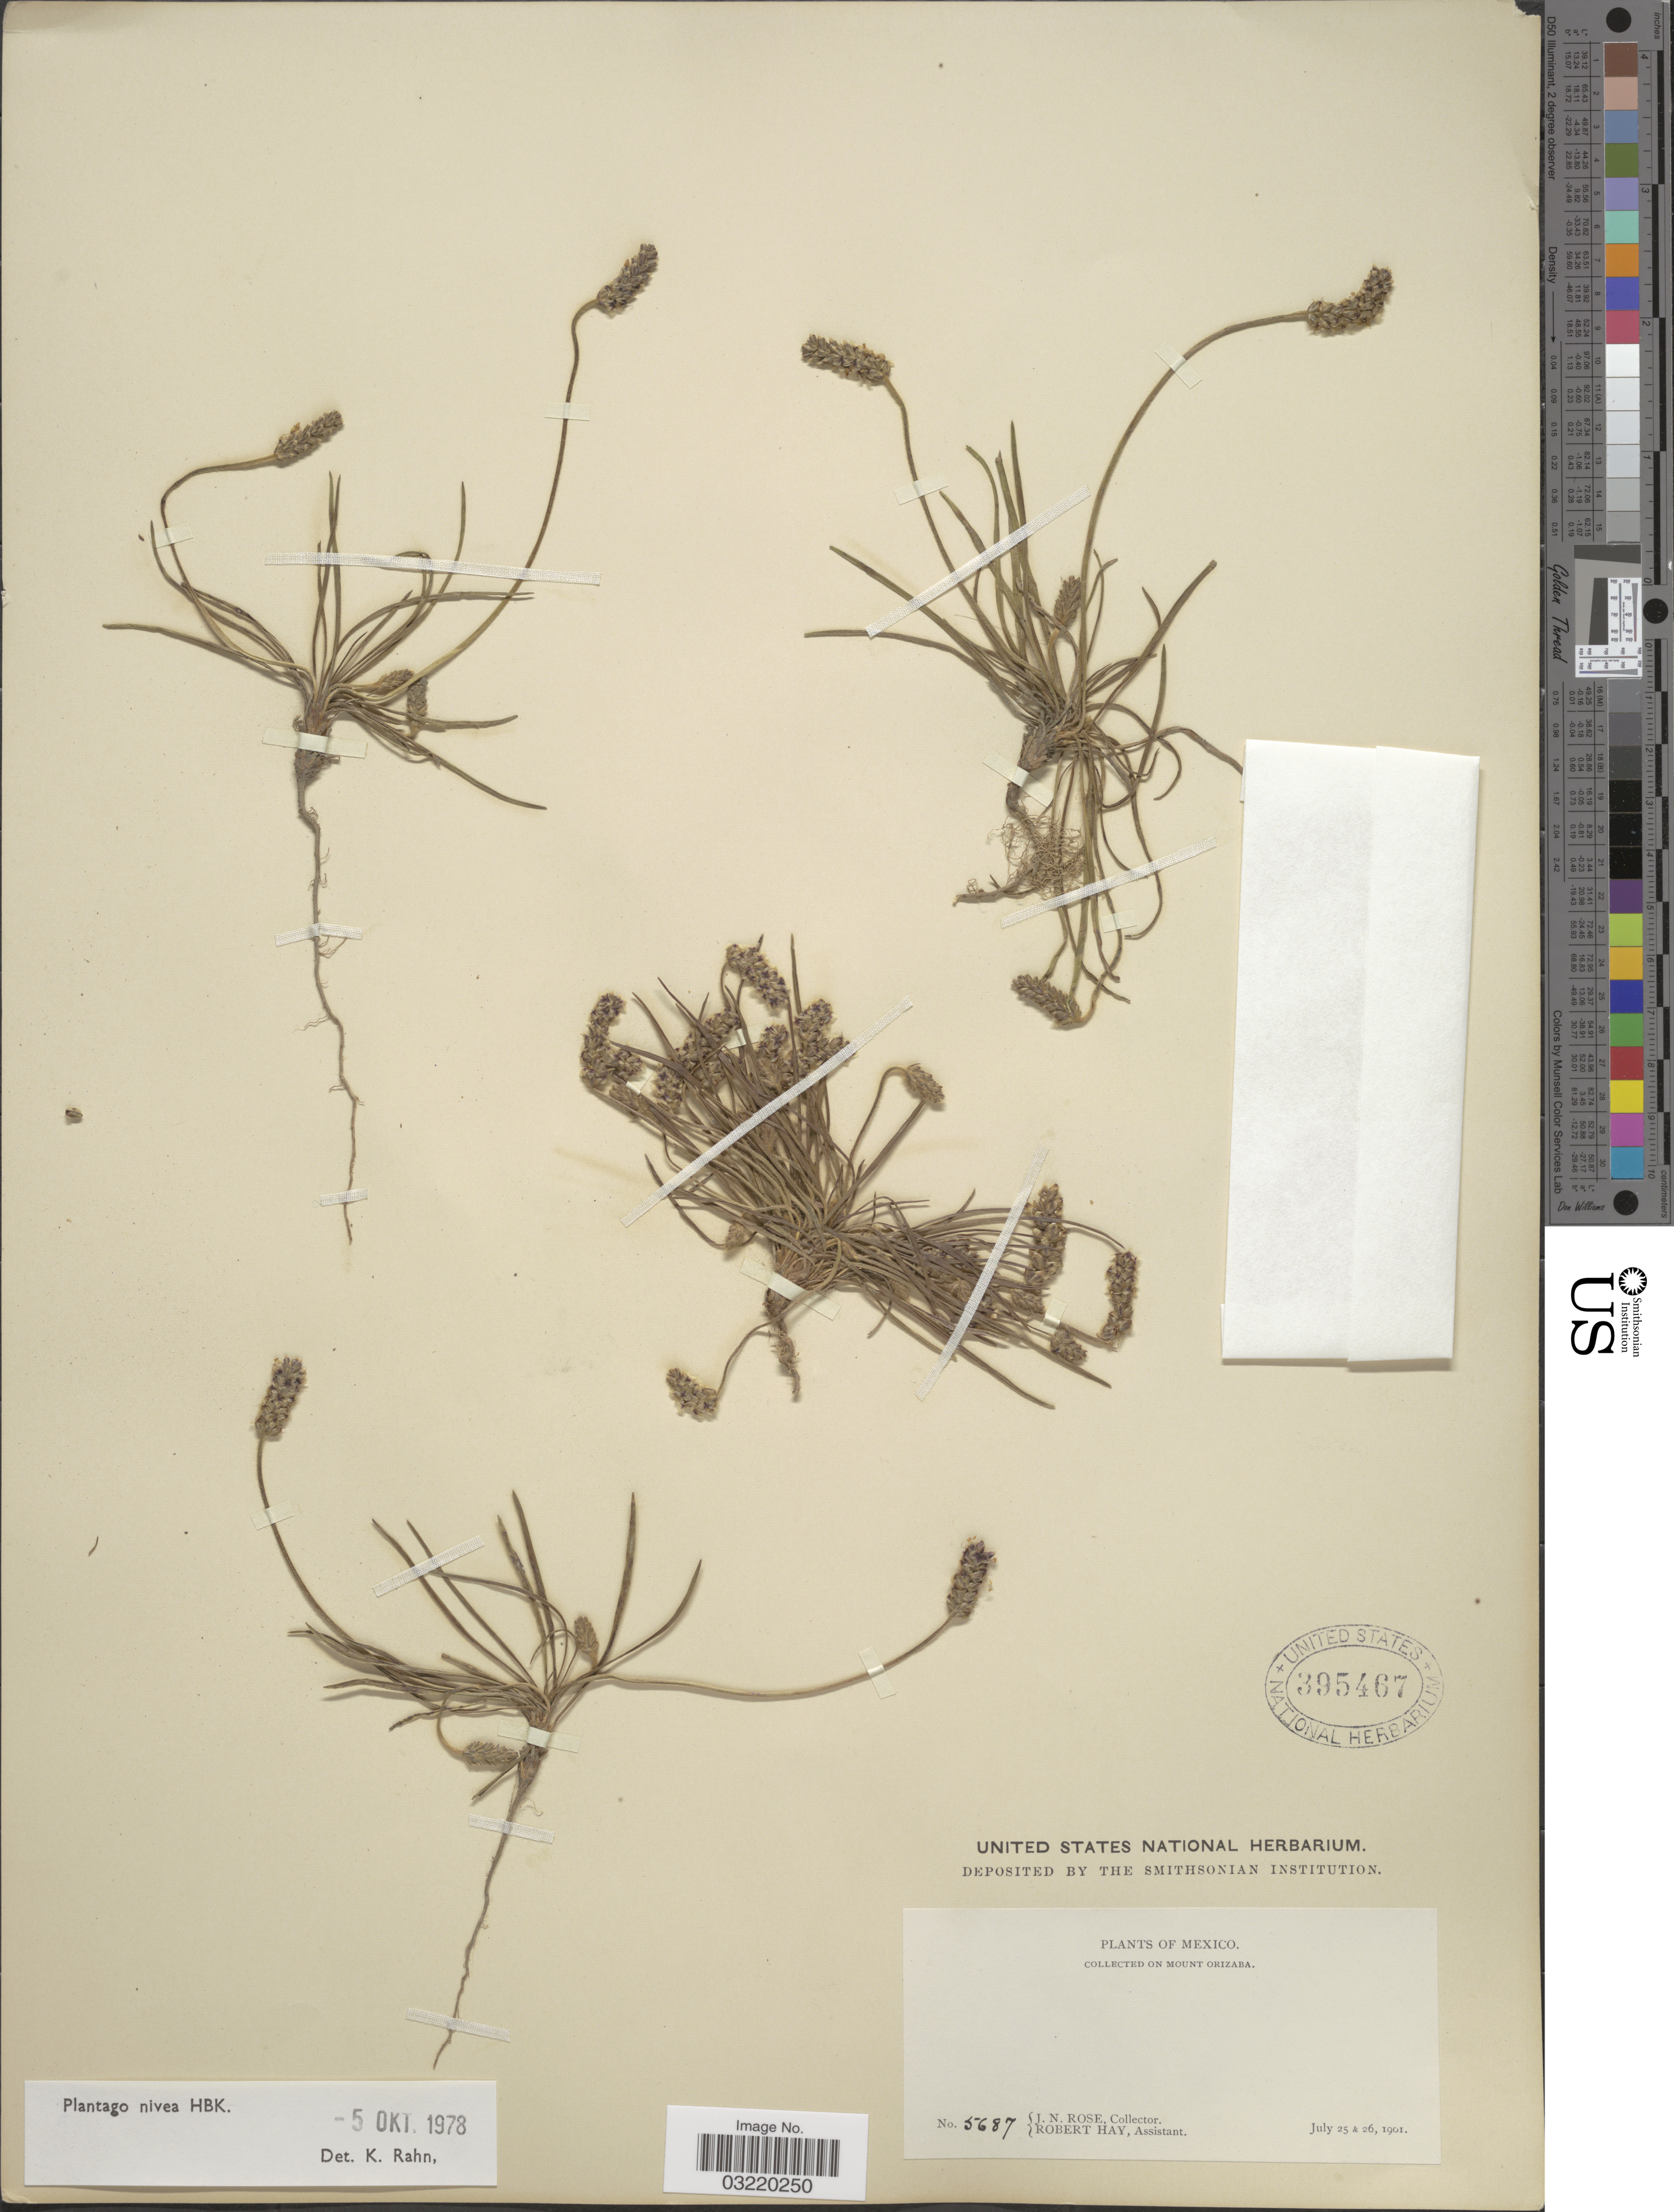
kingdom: Plantae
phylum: Tracheophyta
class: Magnoliopsida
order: Lamiales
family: Plantaginaceae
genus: Plantago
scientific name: Plantago nivea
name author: Kunth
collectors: J. N. Rose & R. Hay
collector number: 5687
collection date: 1901-07-25/1901-07-26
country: Mexico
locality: Mount Orizaba.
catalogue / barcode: US 395467